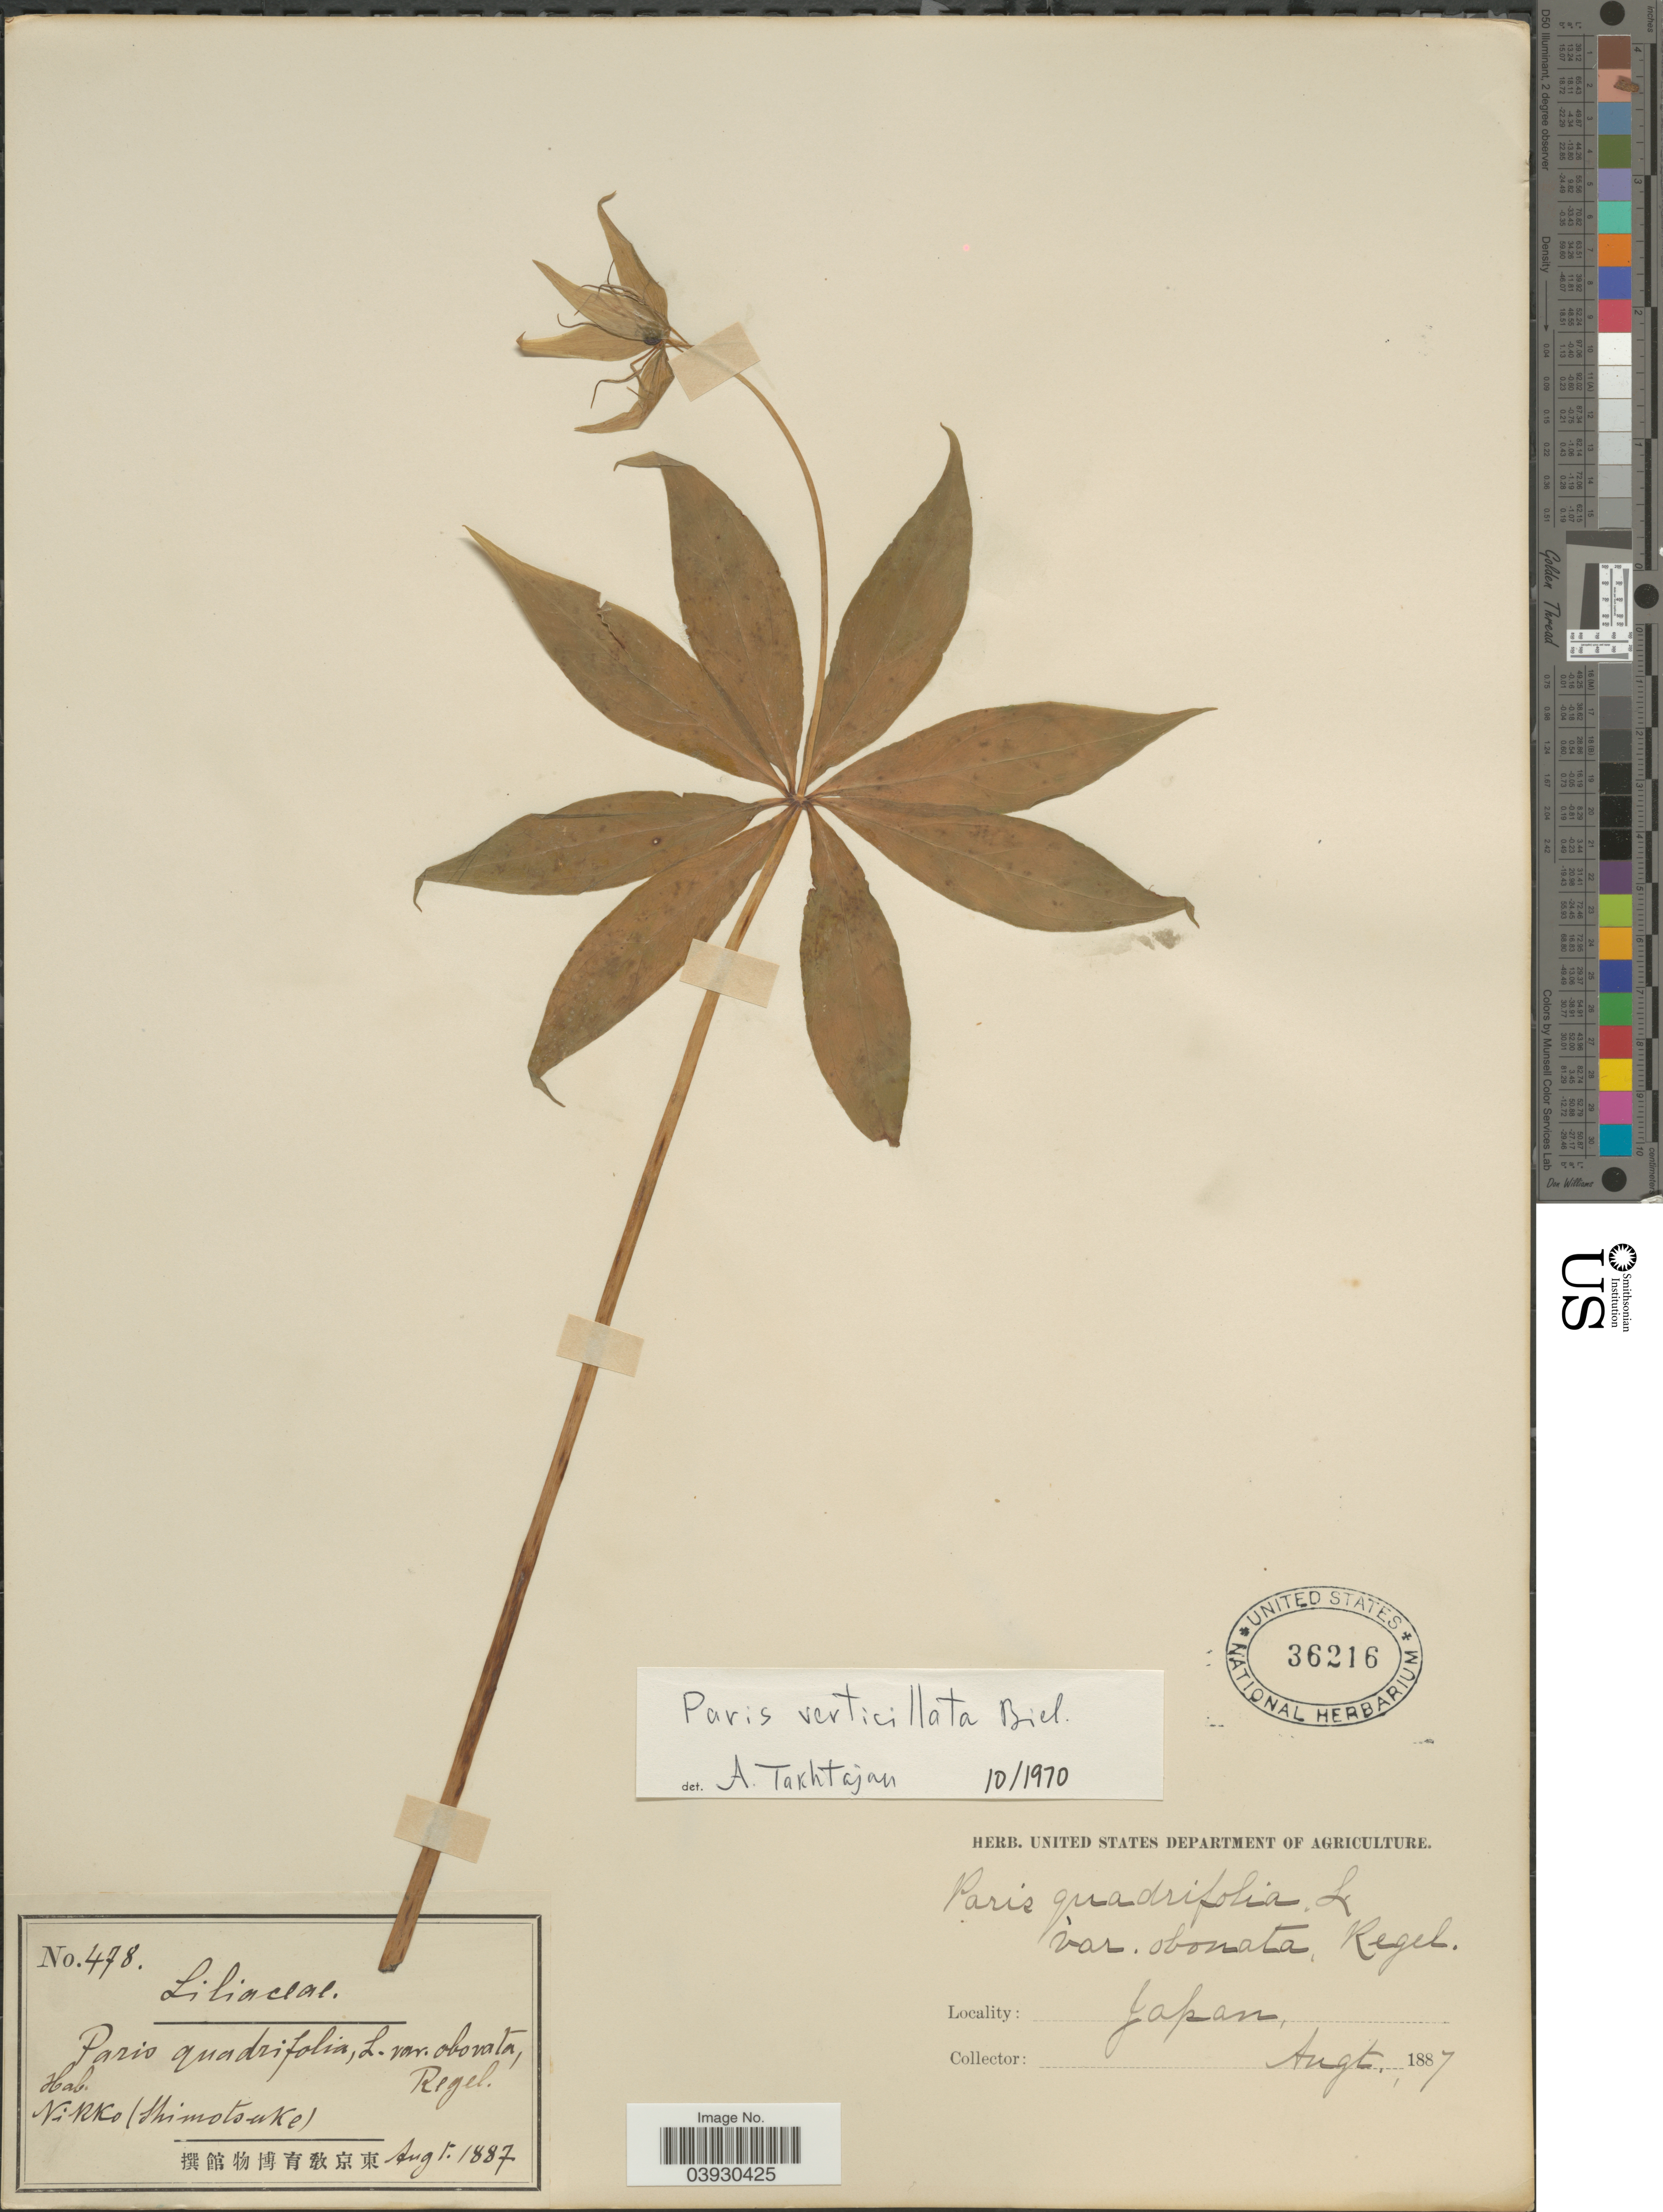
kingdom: Plantae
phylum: Tracheophyta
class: Liliopsida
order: Liliales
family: Melanthiaceae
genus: Paris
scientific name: Paris verticillata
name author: M. Bieb.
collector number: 478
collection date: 1887-08-01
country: Japan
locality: Nikko (Shimotsuke).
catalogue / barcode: US 36216